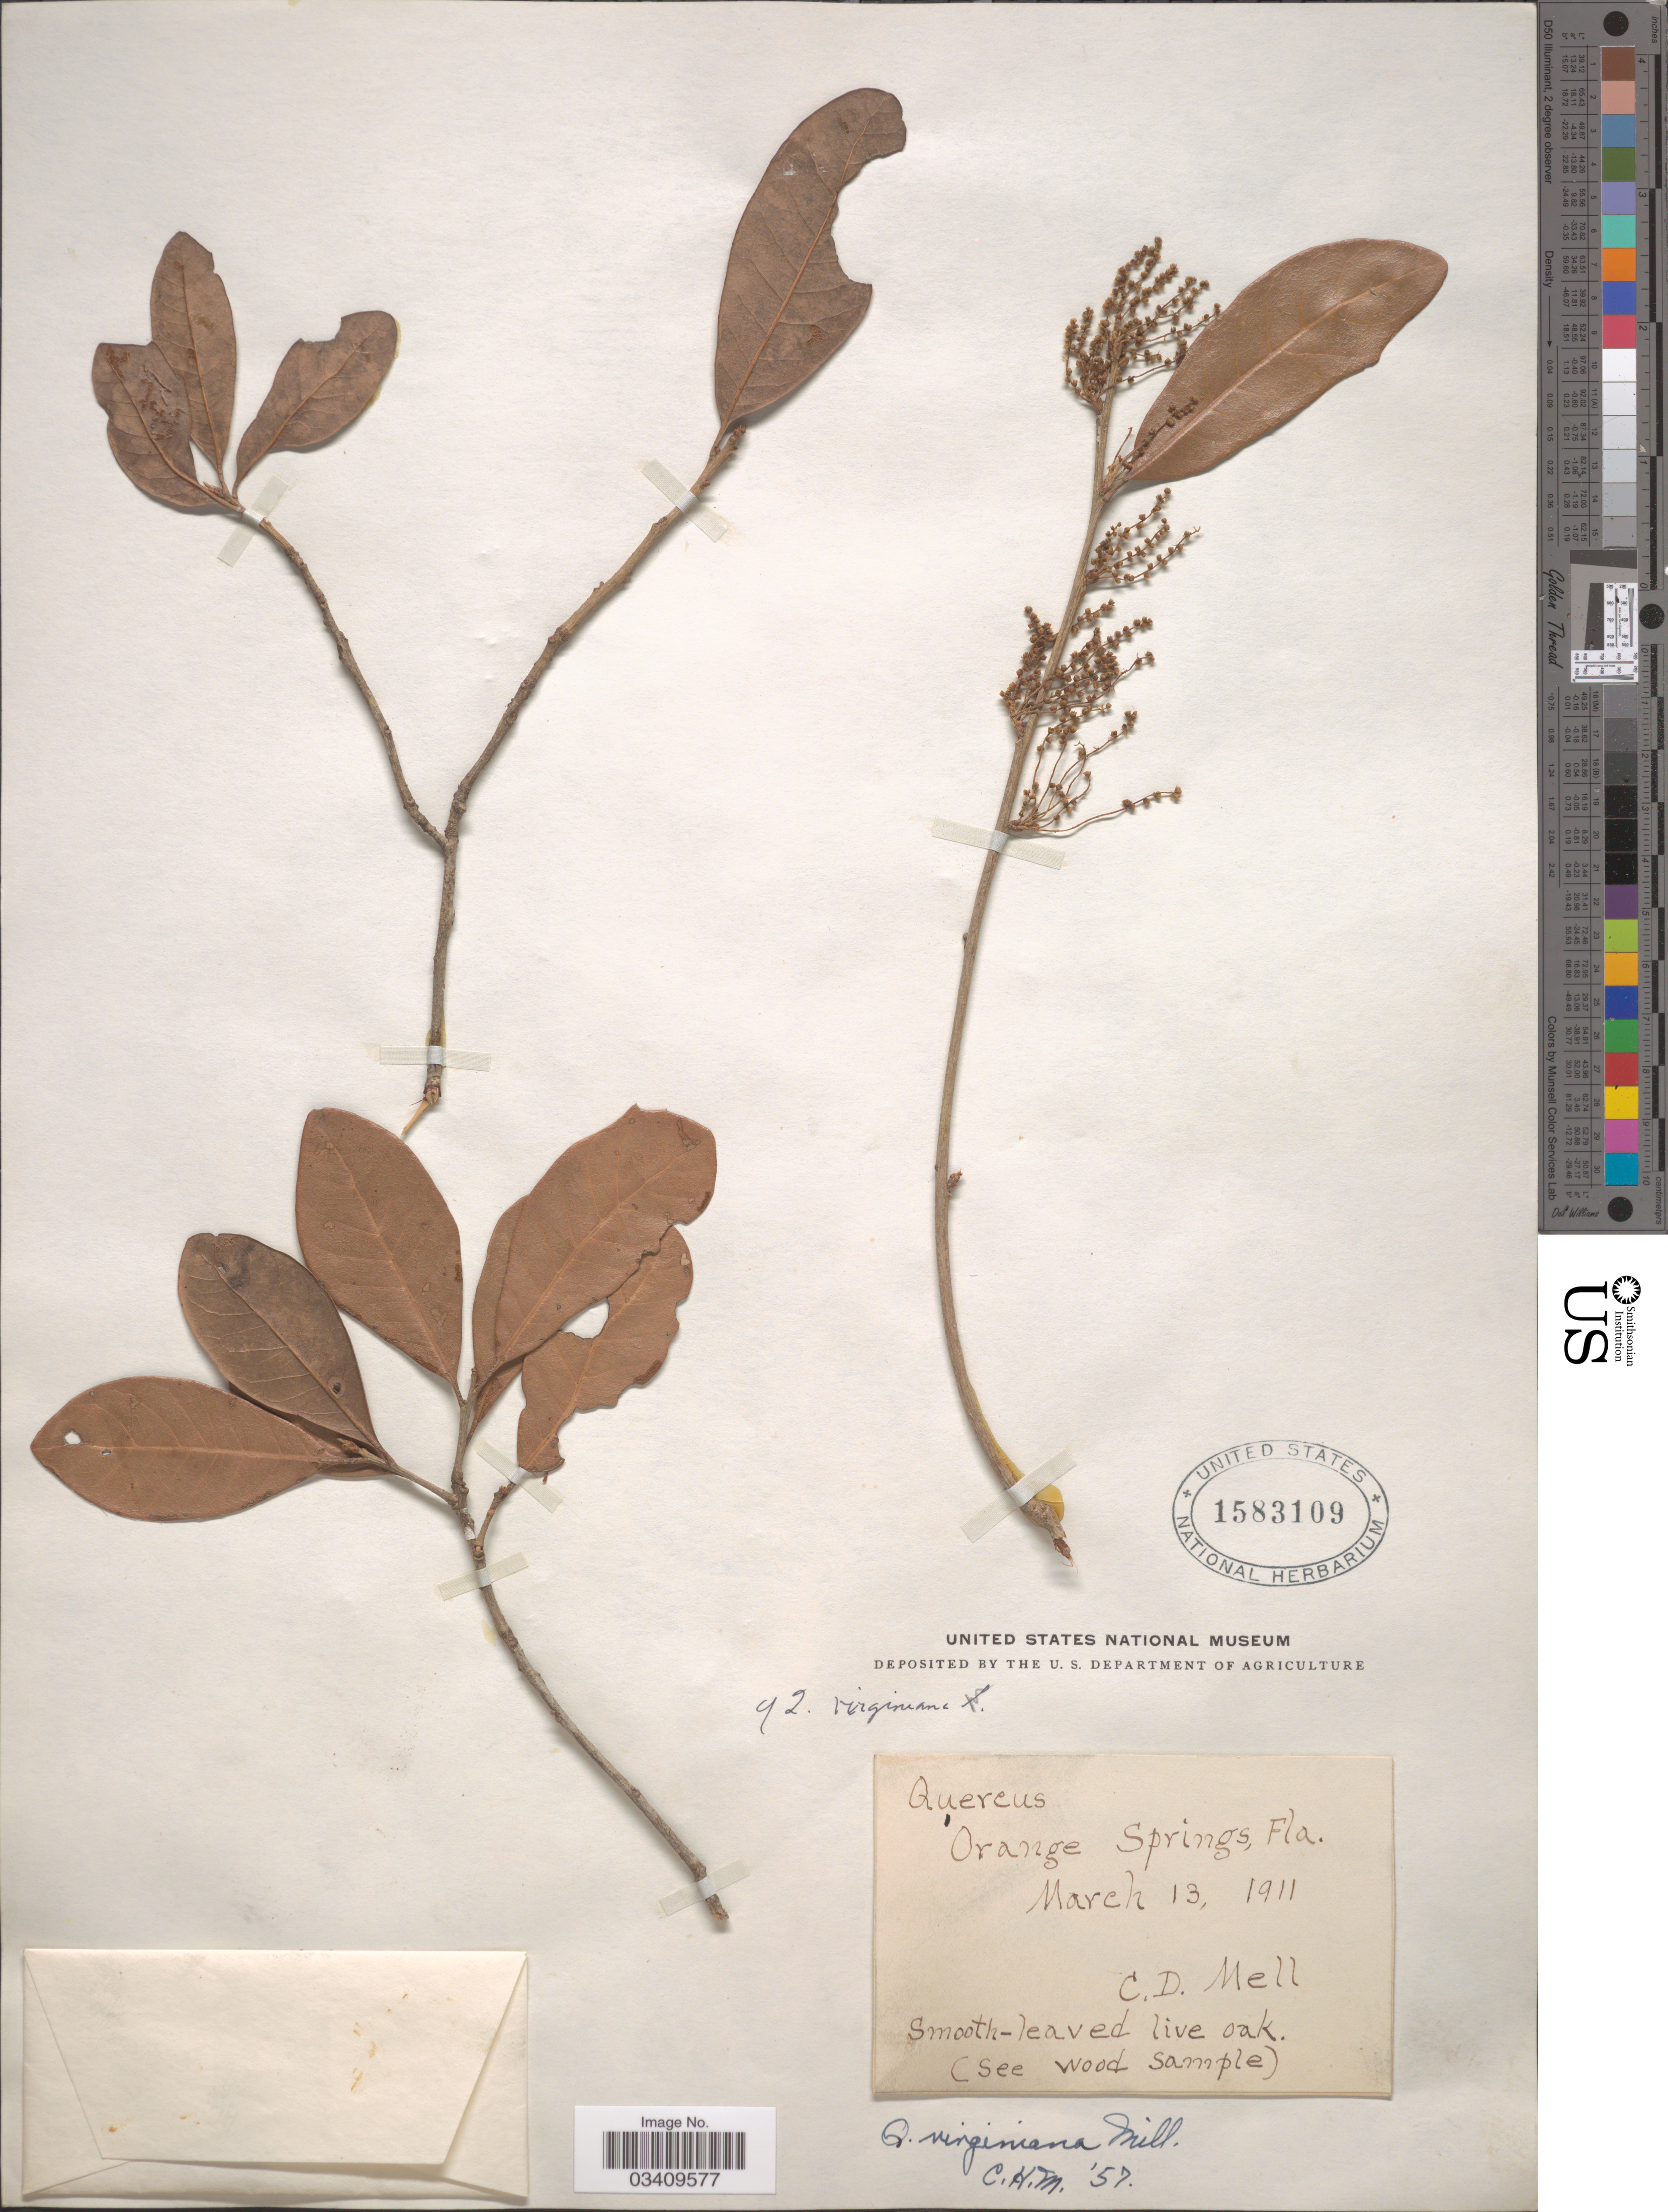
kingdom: Plantae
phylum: Tracheophyta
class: Magnoliopsida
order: Fagales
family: Fagaceae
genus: Quercus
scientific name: Quercus virginiana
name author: Mill.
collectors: C. D. Mell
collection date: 1911-03-13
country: United States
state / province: Florida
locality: Orange Springs.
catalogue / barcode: US 1583109